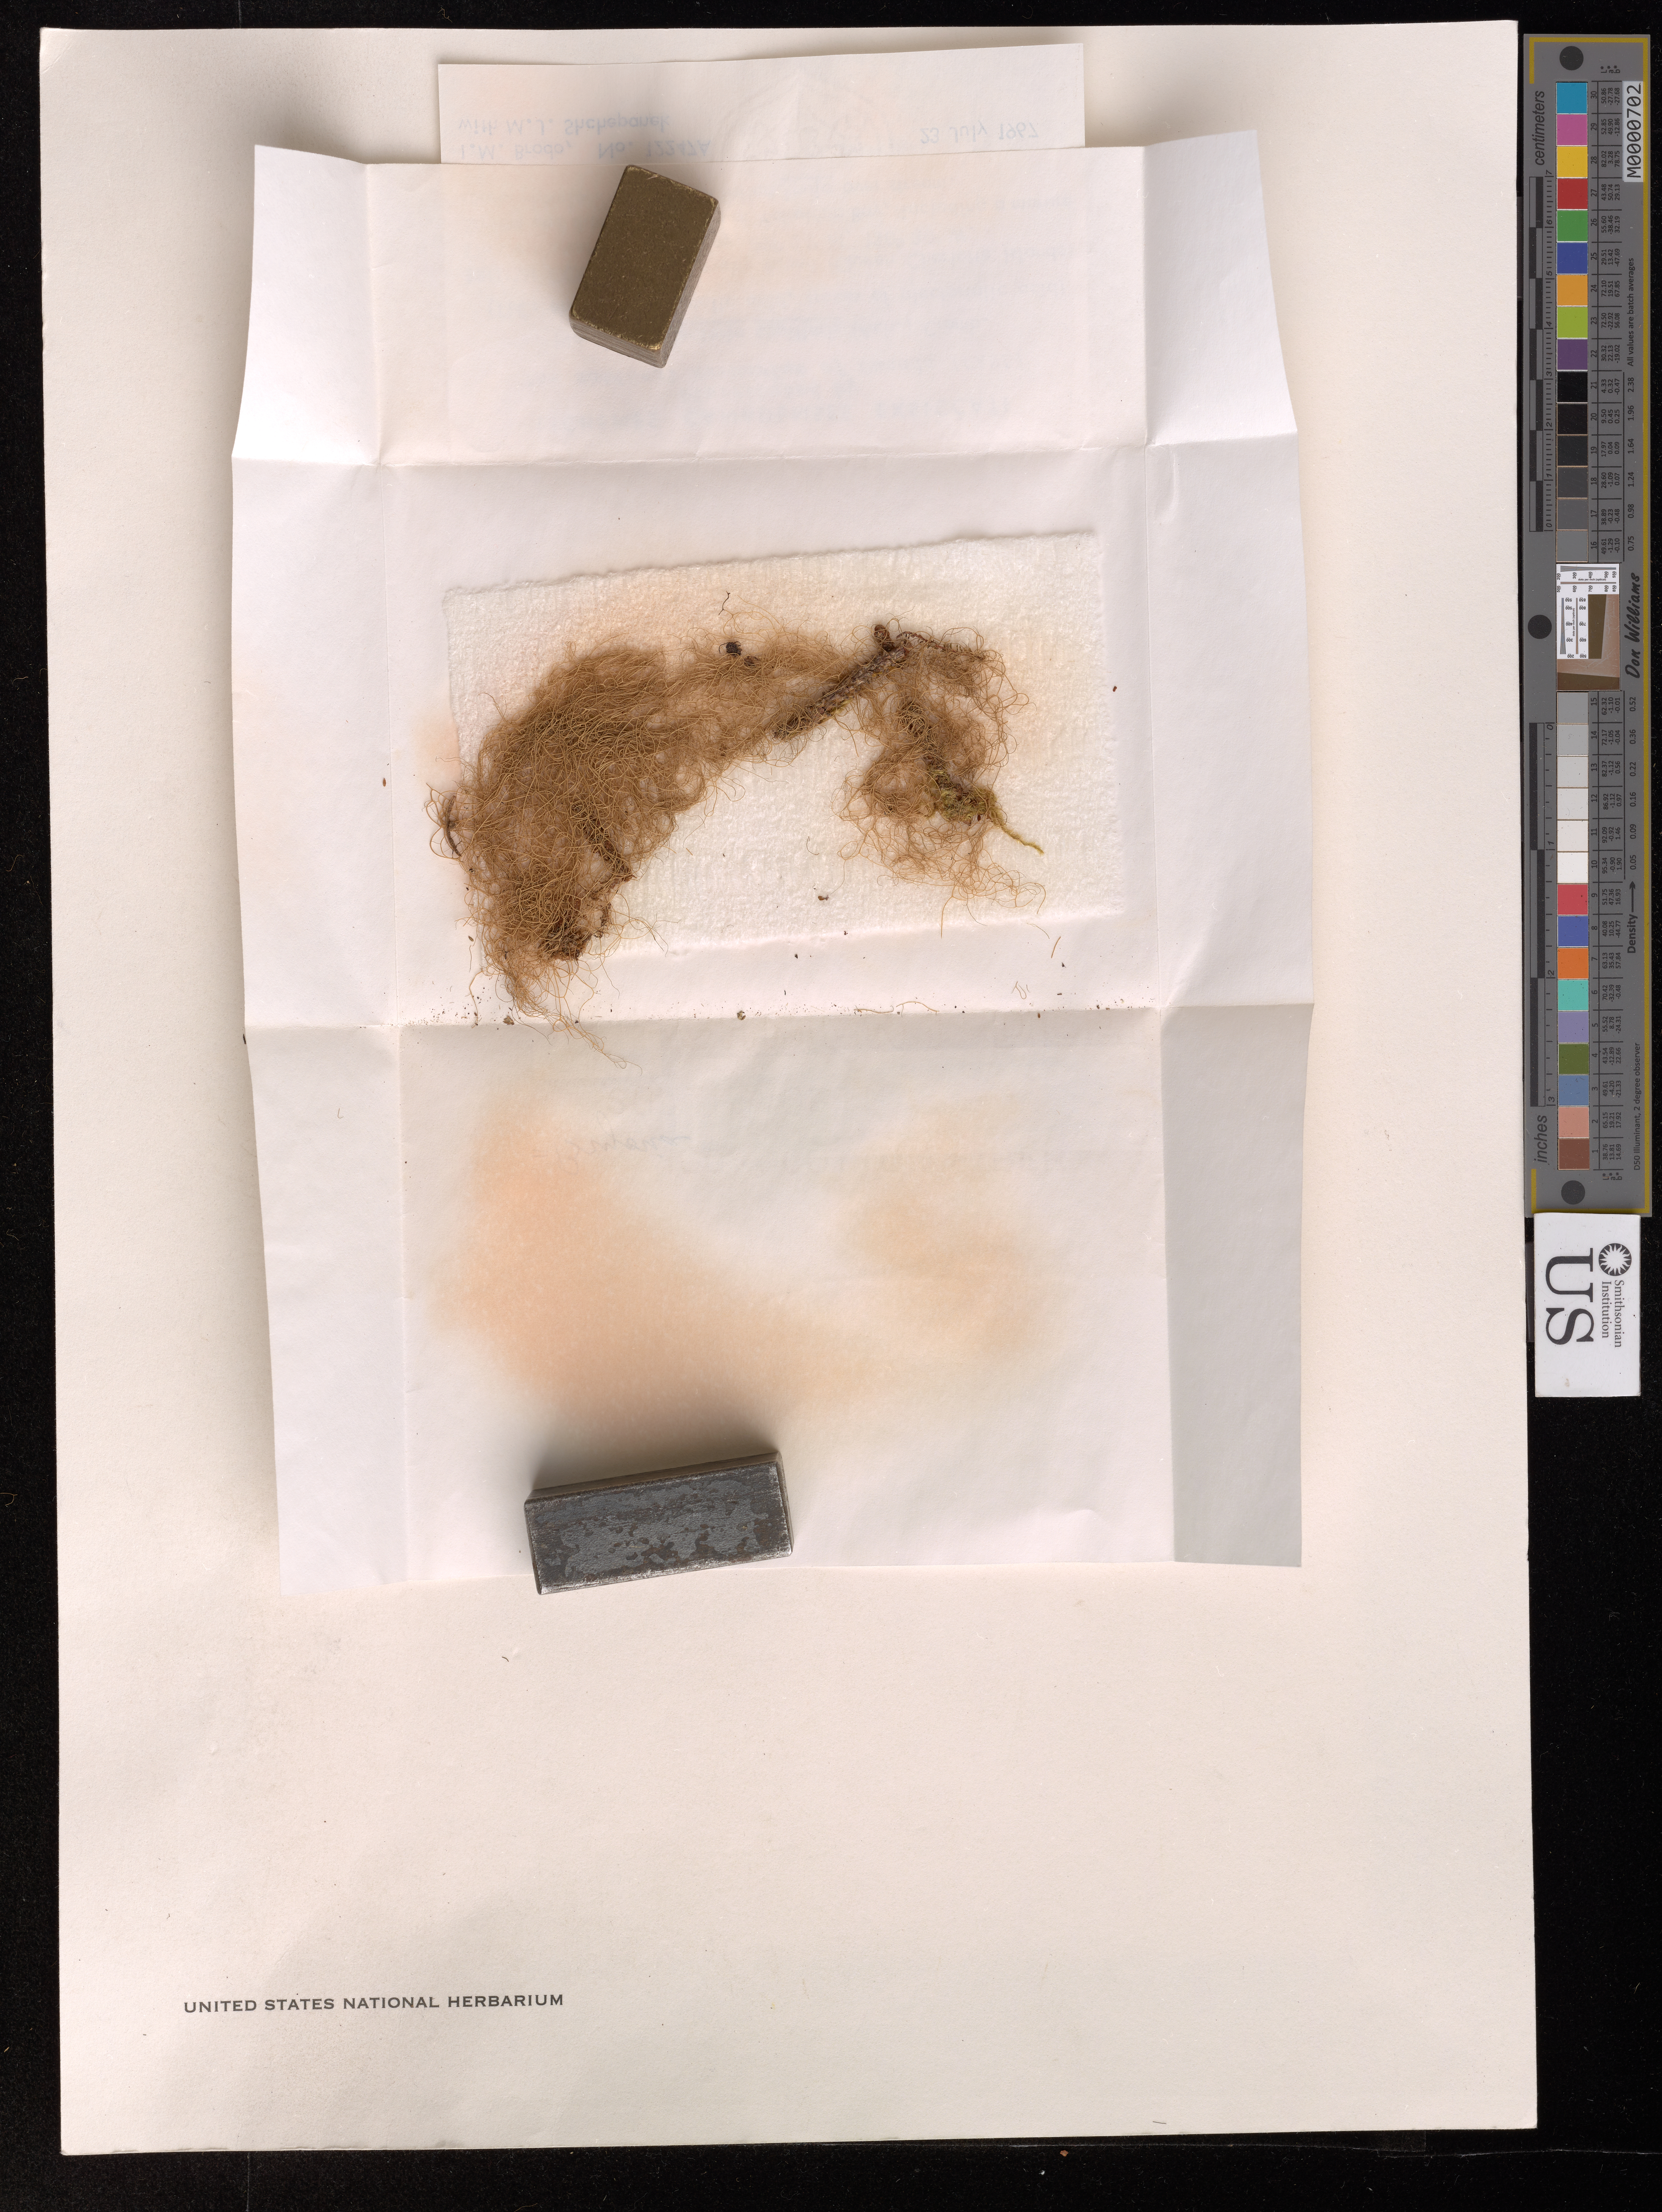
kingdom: Fungi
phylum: Ascomycota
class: Lecanoromycetes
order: Lecanorales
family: Parmeliaceae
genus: Bryoria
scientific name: Bryoria pseudofuscescens var. pikei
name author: (Brodo & D. Hawksw.) McCune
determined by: McMullin, R. Troy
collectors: I. Brodo & M. Shchepanek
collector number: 12247A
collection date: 1967-07-23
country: Canada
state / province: British Columbia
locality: Moresby Island (Queen Charlotte Islands) on West coast. Gowgaia Bay. Stream and shore line at end of Yakulana Bay